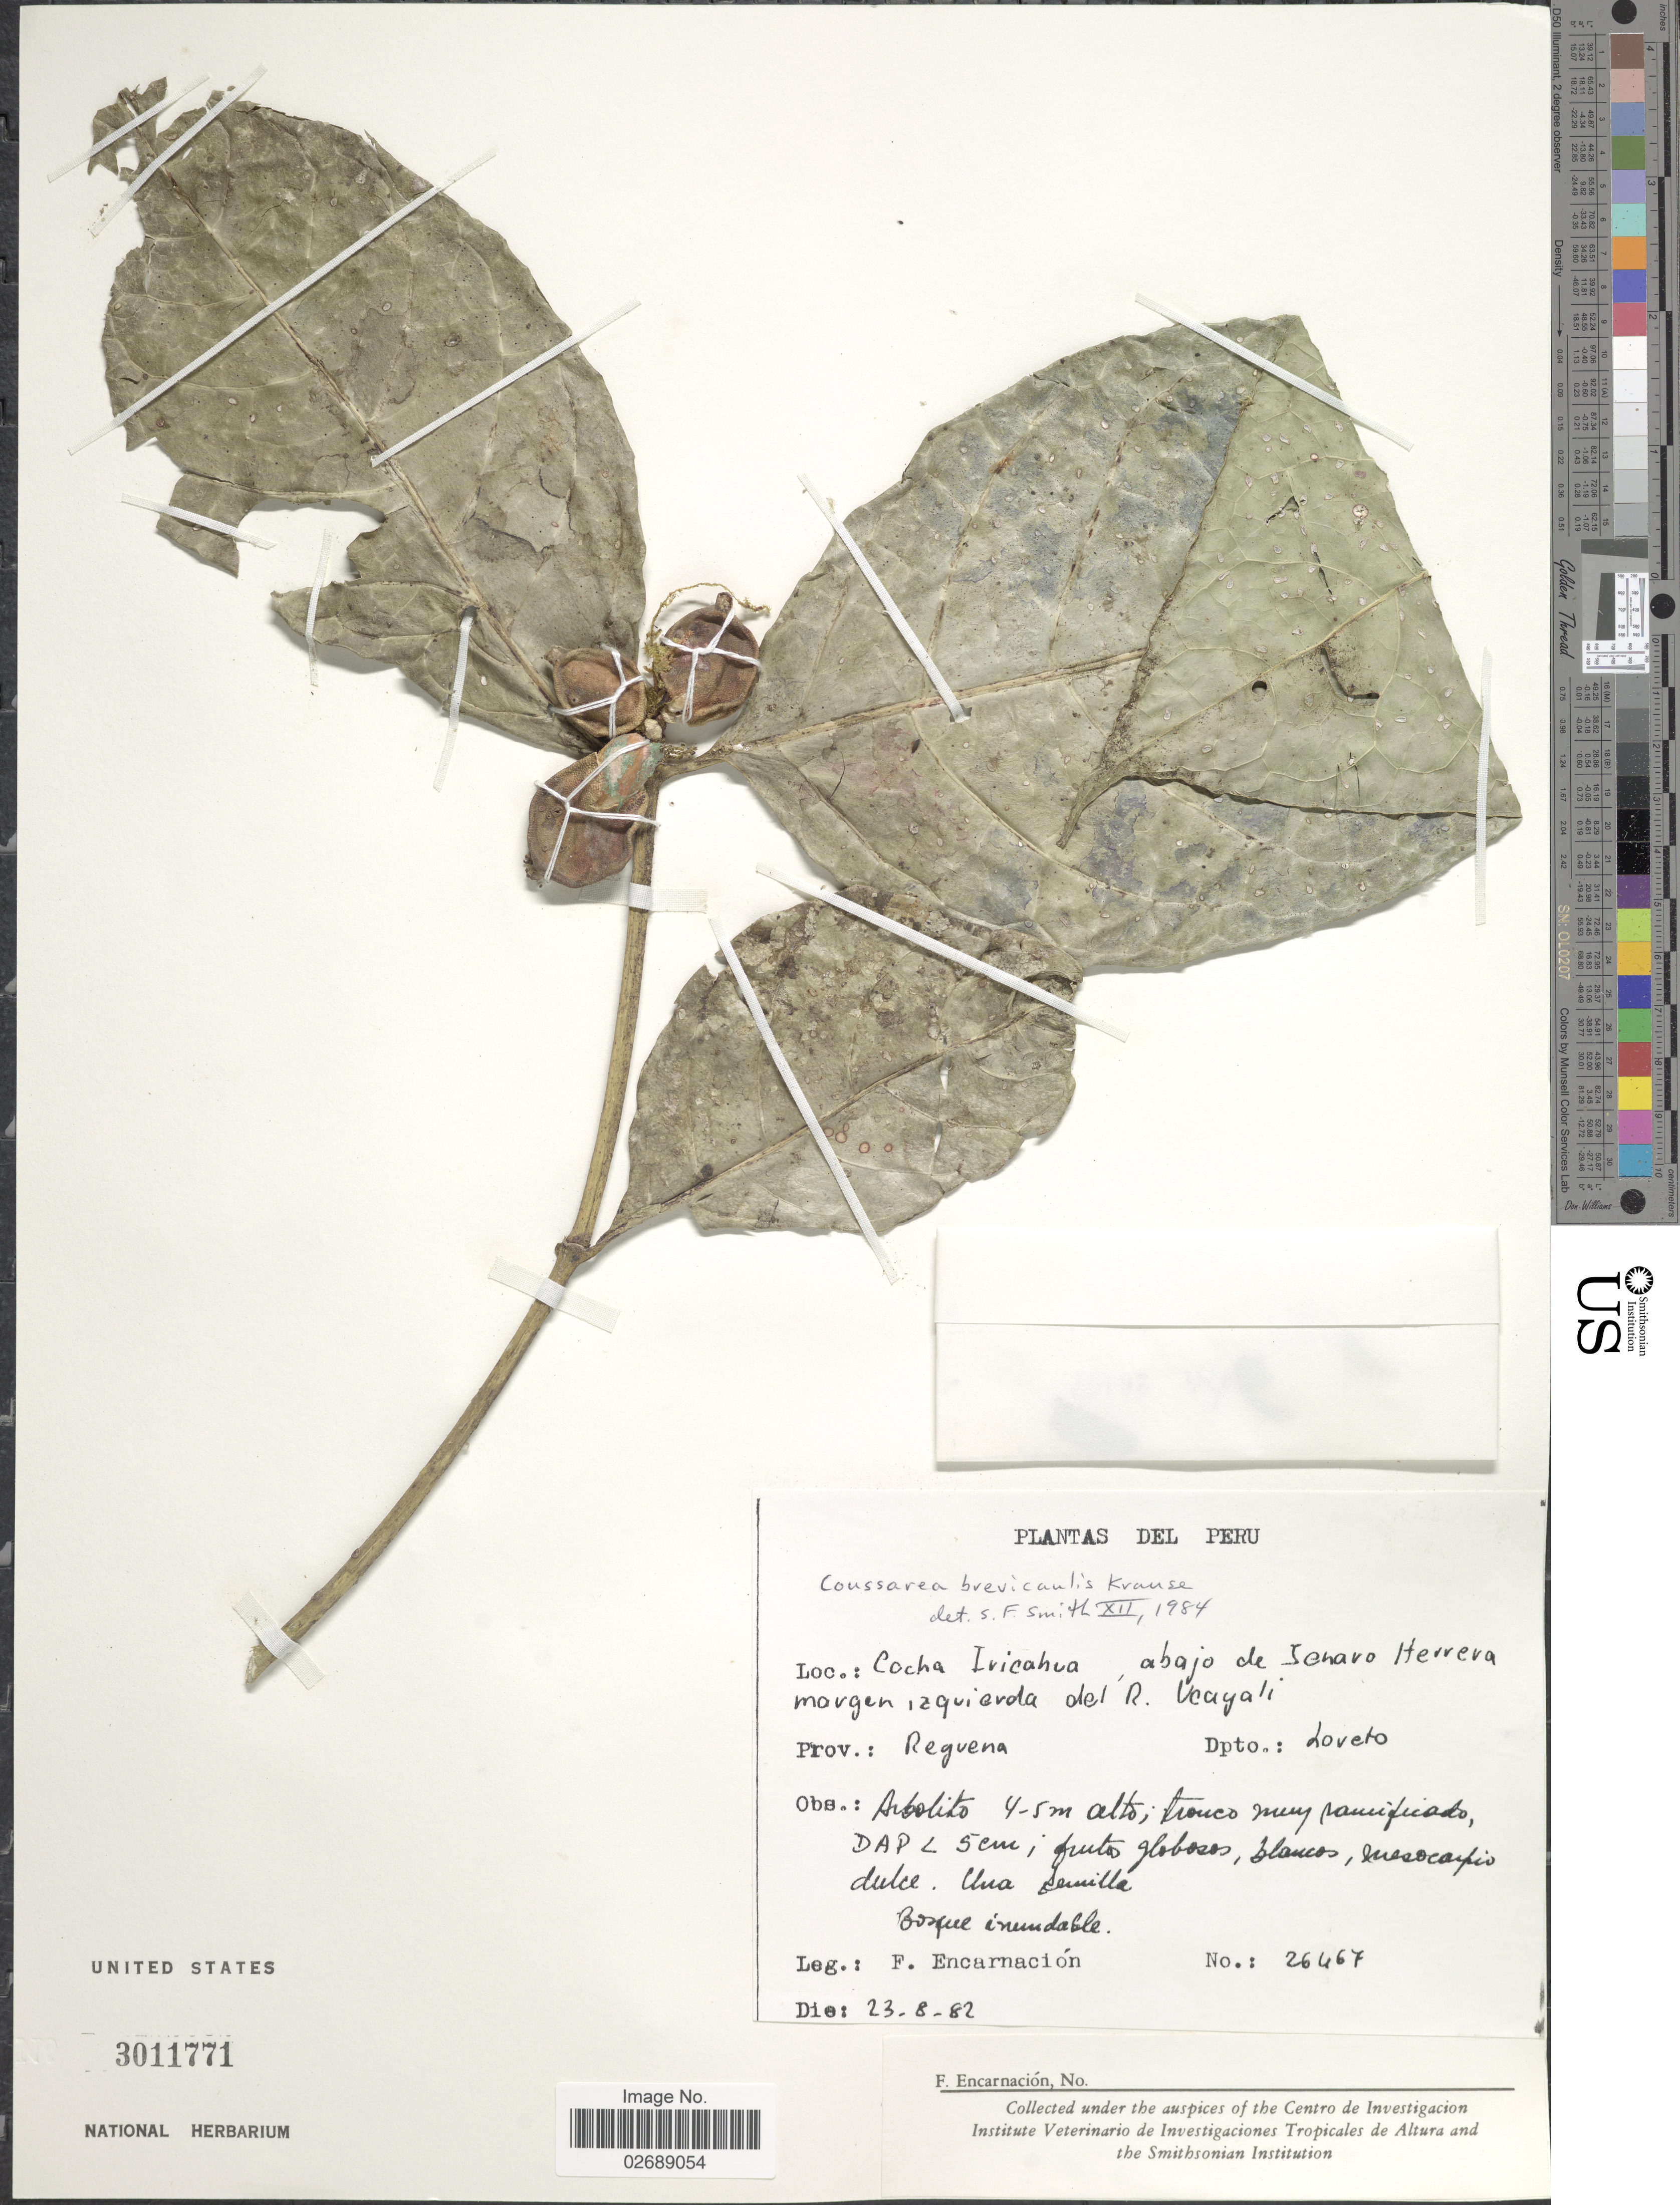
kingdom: Plantae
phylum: Tracheophyta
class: Magnoliopsida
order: Gentianales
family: Rubiaceae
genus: Coussarea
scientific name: Coussarea brevicaulis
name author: K. Krause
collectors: F. Encarnación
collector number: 26467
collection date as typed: Transcribed d/m/y: 23/8/82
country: Peru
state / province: Loreto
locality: Cocha Iricahua, abajo de Jenaro Herrera margen izquierda del R. Ucayali. Reguena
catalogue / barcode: US 3011771